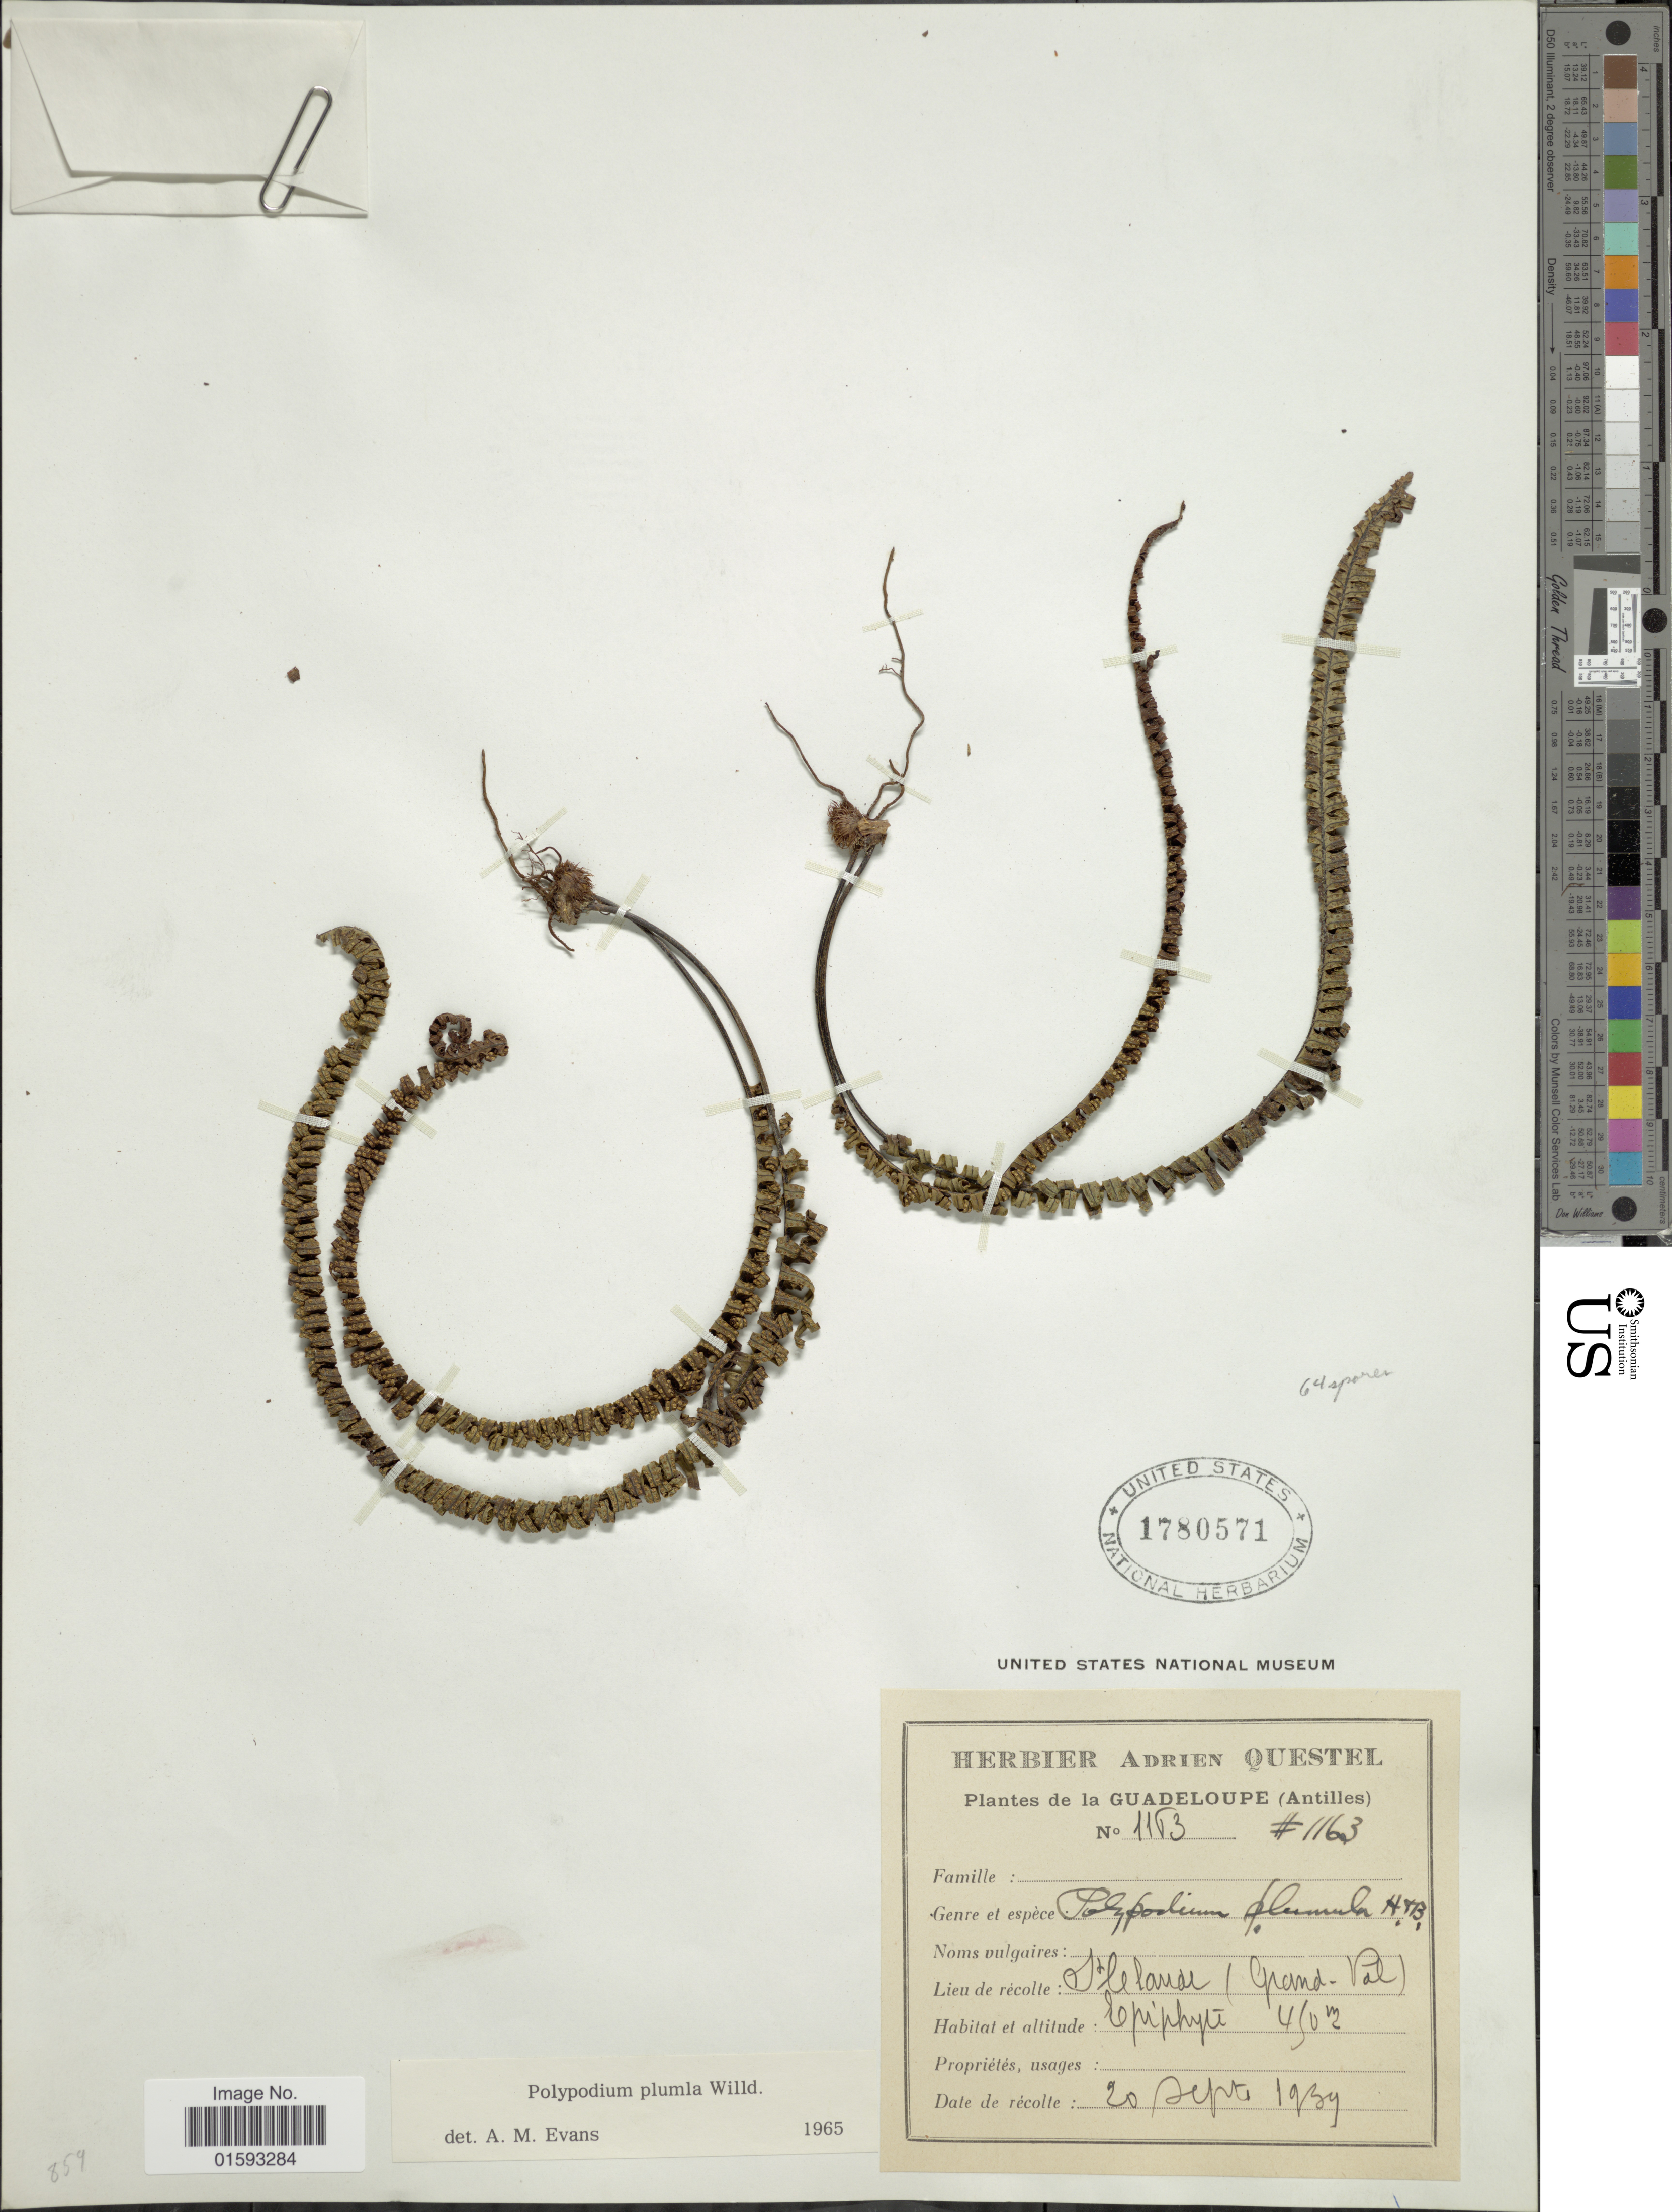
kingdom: Plantae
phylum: Tracheophyta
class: Polypodiopsida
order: Polypodiales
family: Polypodiaceae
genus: Pecluma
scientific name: Pecluma plumula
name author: (Humb. & Bonpl. ex Willd.) M.G. Price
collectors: ex herb. A. Questal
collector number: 1163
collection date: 1939-09-20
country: Guadeloupe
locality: St. Le Lande (Grand - Val)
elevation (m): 450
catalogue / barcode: US 1780571